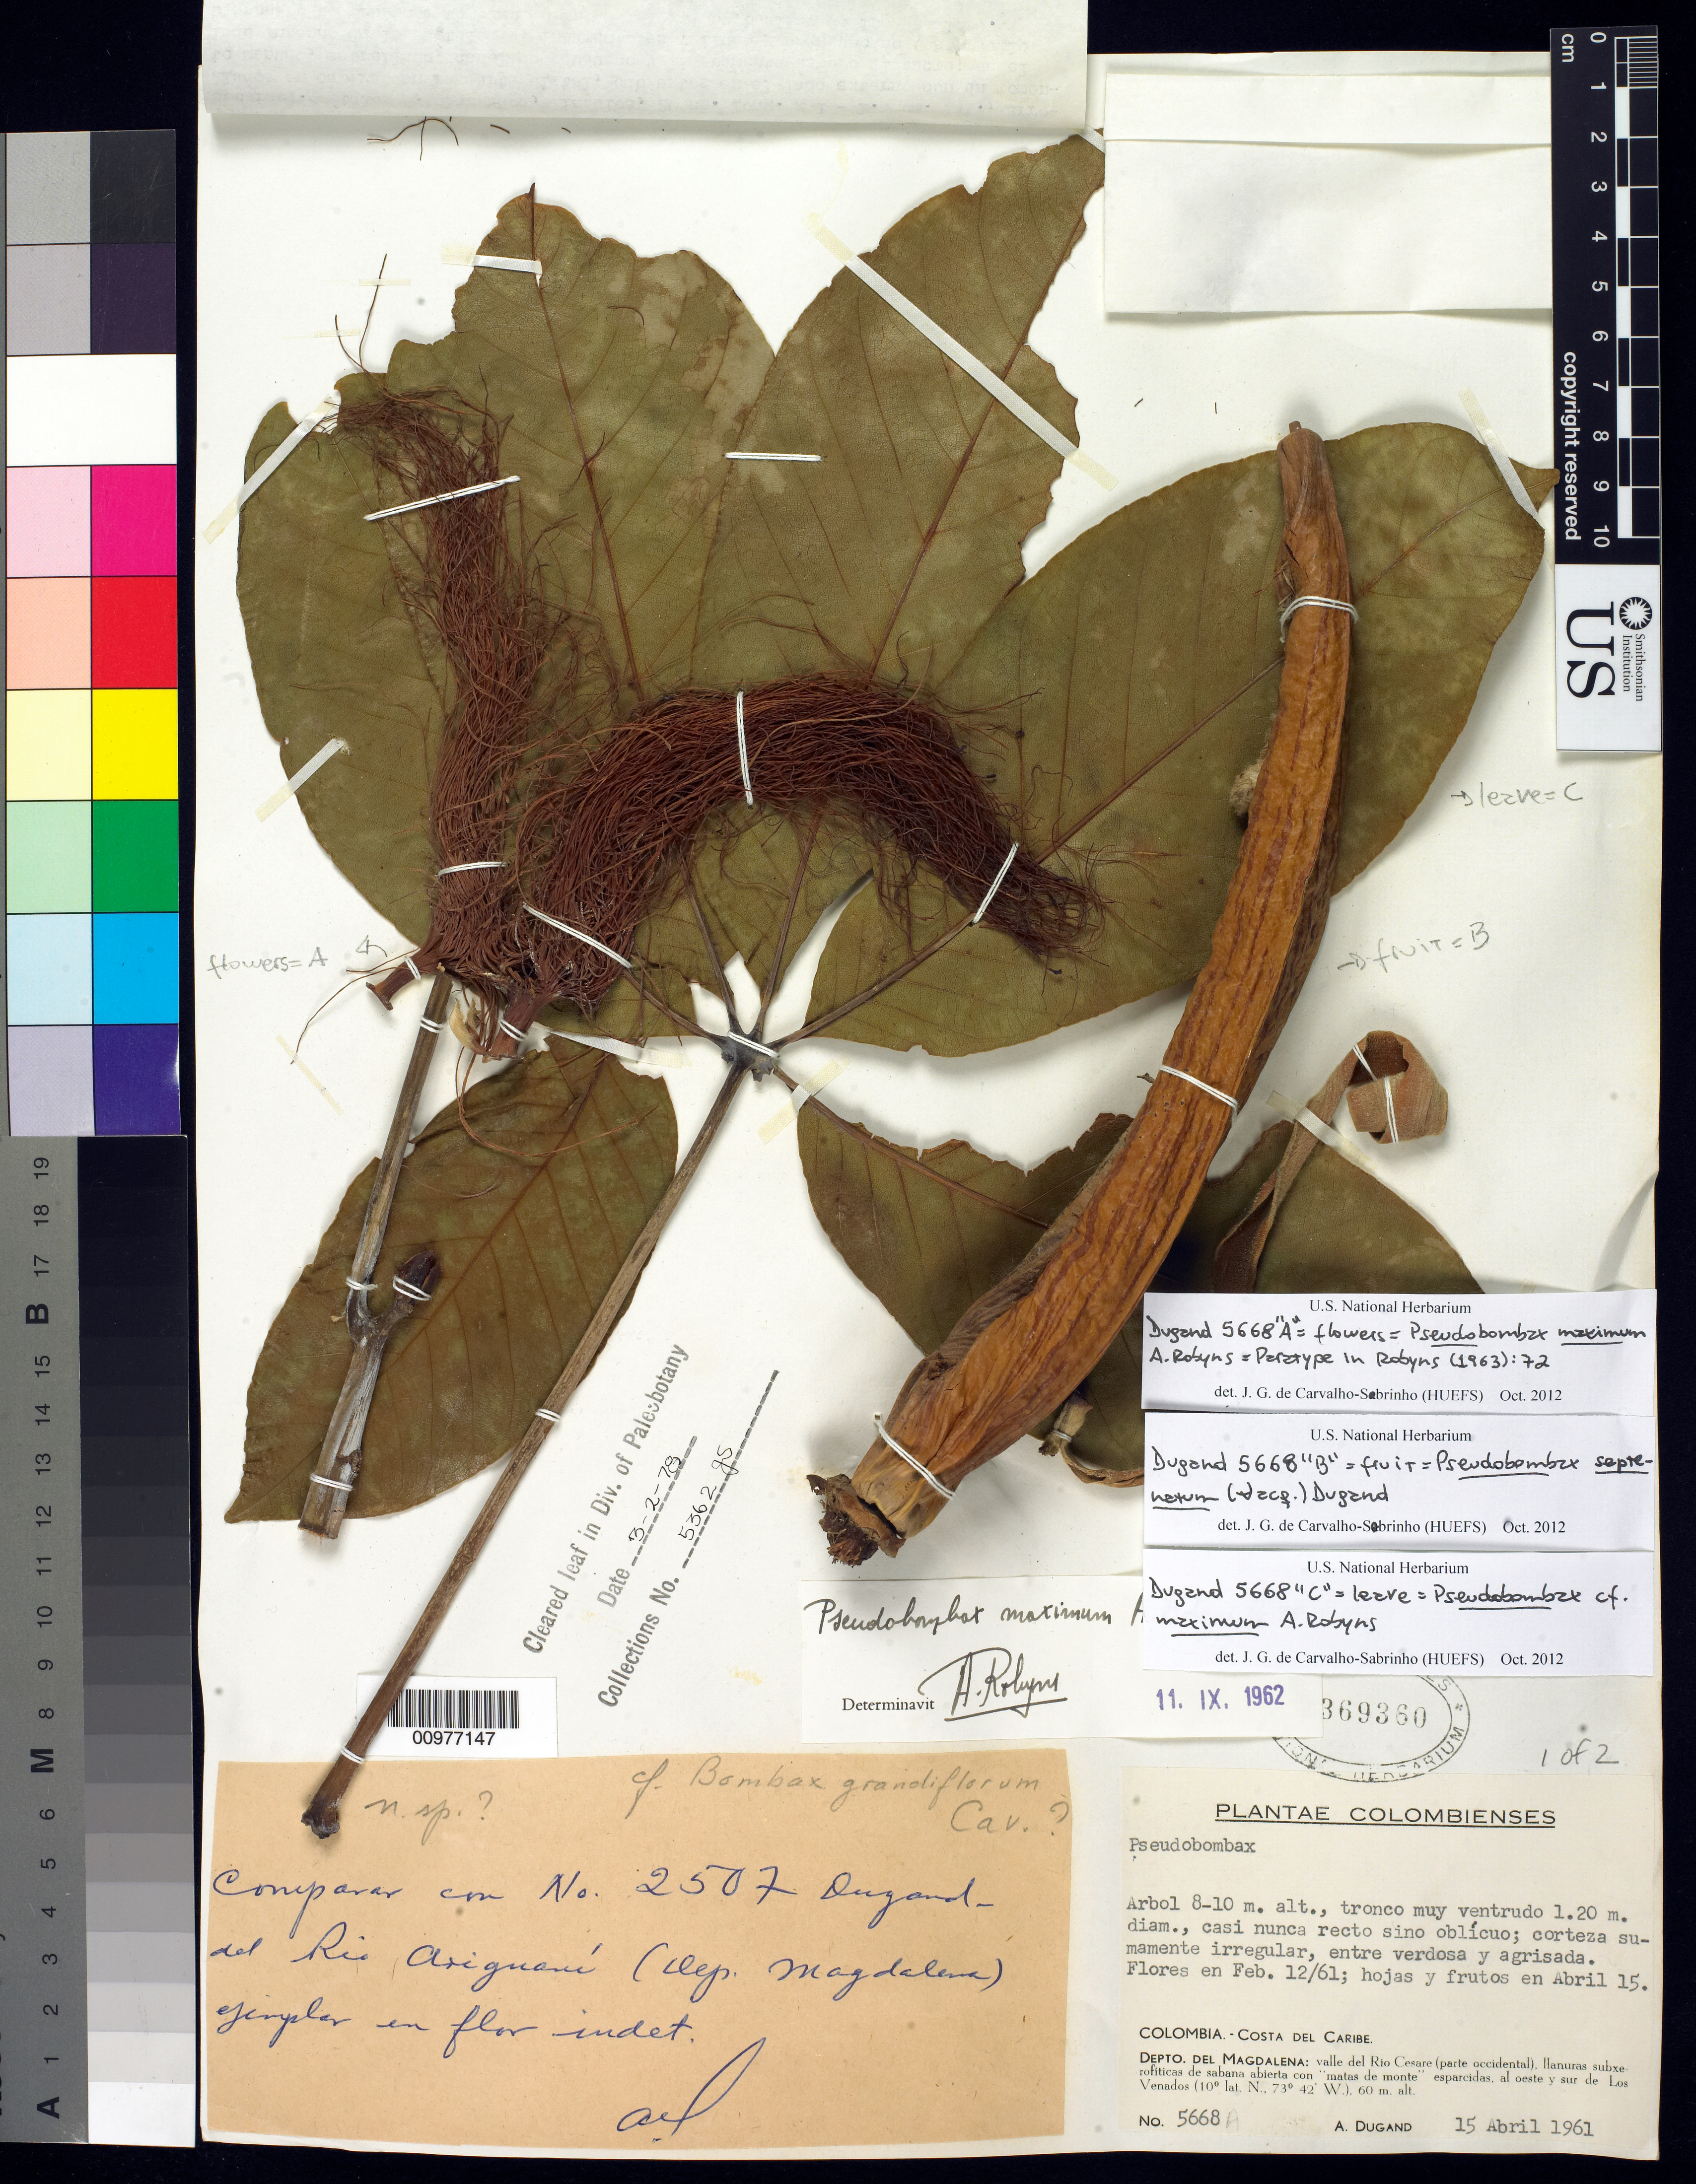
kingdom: Plantae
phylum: Tracheophyta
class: Magnoliopsida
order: Malvales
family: Malvaceae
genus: Pseudobombax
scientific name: Pseudobombax maximum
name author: A. Robyns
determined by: Carvalho Sobrinho, J. G. de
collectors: A. Dugand G.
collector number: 5668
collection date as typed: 15 Abril1961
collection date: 1961-04-15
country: Colombia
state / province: Magdalena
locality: Valle del Rio Cesare: Ilanuras subxerofiticas de sabana abierta esparcidas, al oeste y sur de Los Venados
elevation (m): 60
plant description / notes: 1 of 2 sheets; Sheet 2 USNH 2369361; bar code no.: 00977148; 3 specimens on 1 sheet: Dugand 5668A = flowers only = Pseudobombax maximum A. Robyns Dugand 5668B = fruit only = Pseudobombax septenatum (Jacq.) Dugand Dugand 5668C = leaves only = Pseudobombax cf. maximum A. Robyns; Mixed collection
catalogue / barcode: US 2369360